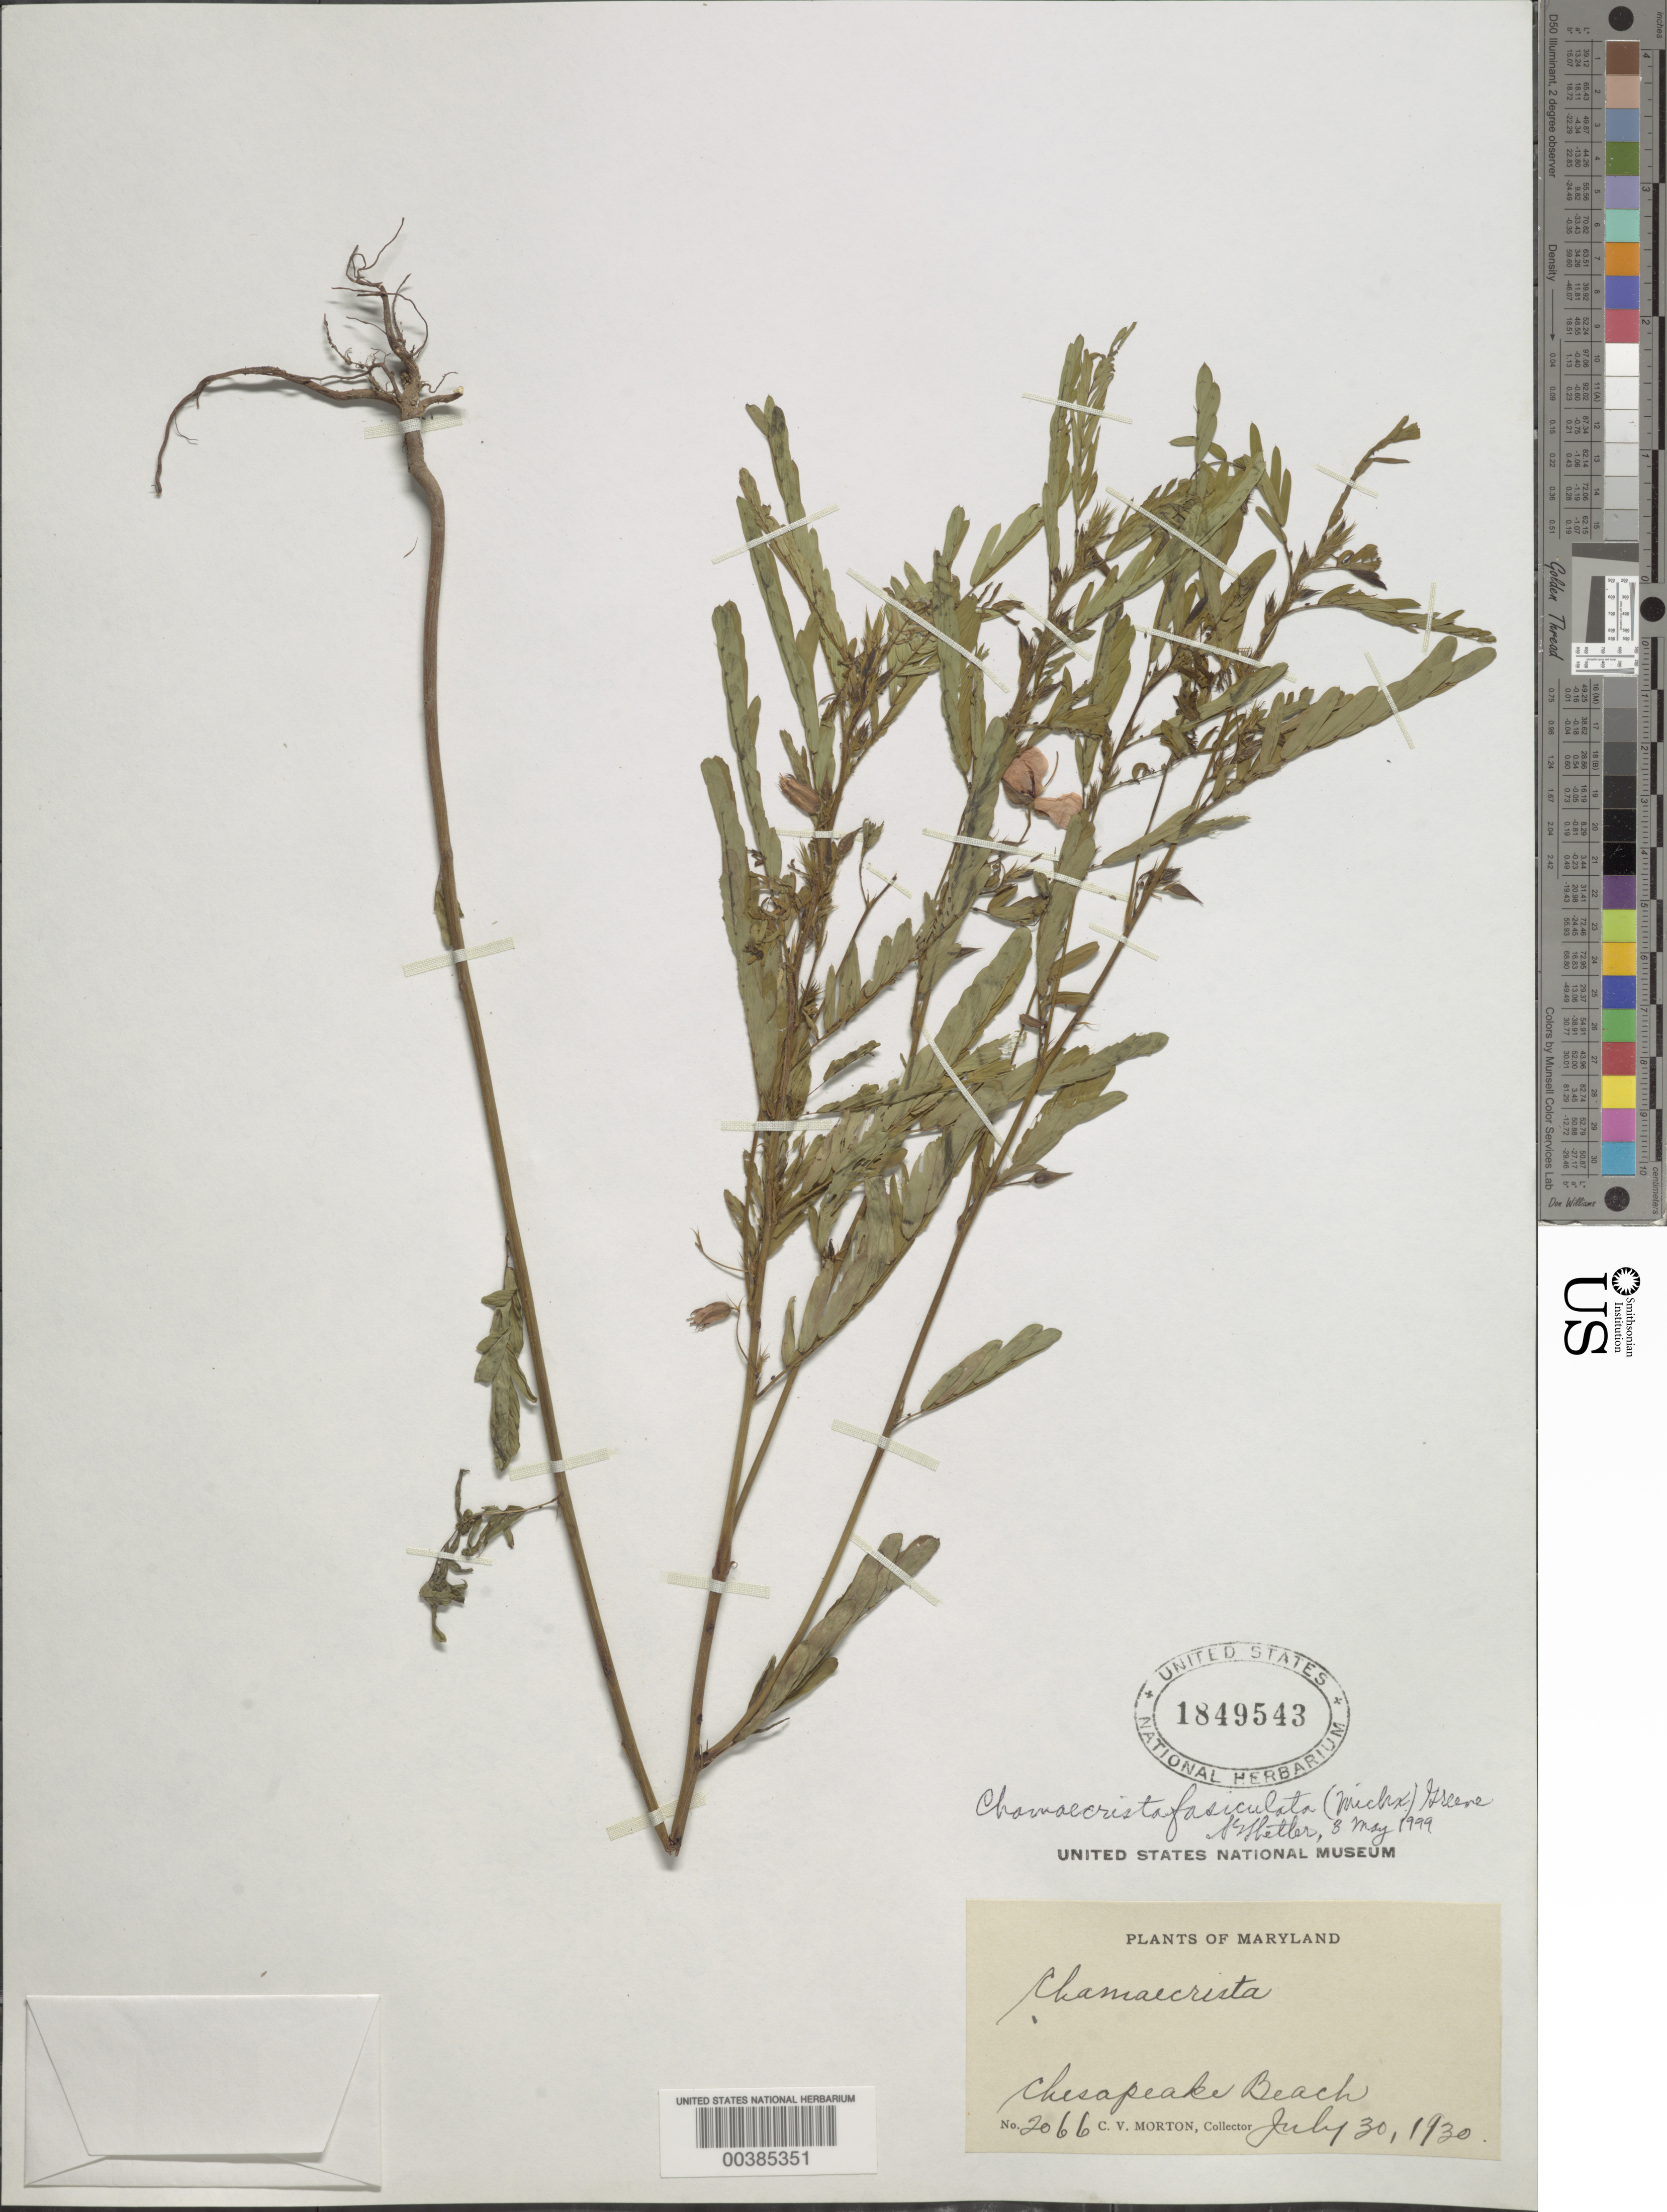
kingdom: Plantae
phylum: Tracheophyta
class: Magnoliopsida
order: Fabales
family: Fabaceae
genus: Chamaecrista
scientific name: Chamaecrista fasciculata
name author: (Michx.) Greene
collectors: C. V. Morton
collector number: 2066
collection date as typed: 30 Jul 1930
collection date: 1930-07-30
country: United States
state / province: Maryland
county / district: Calvert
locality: Chesapeake Beach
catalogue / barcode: US 1849543